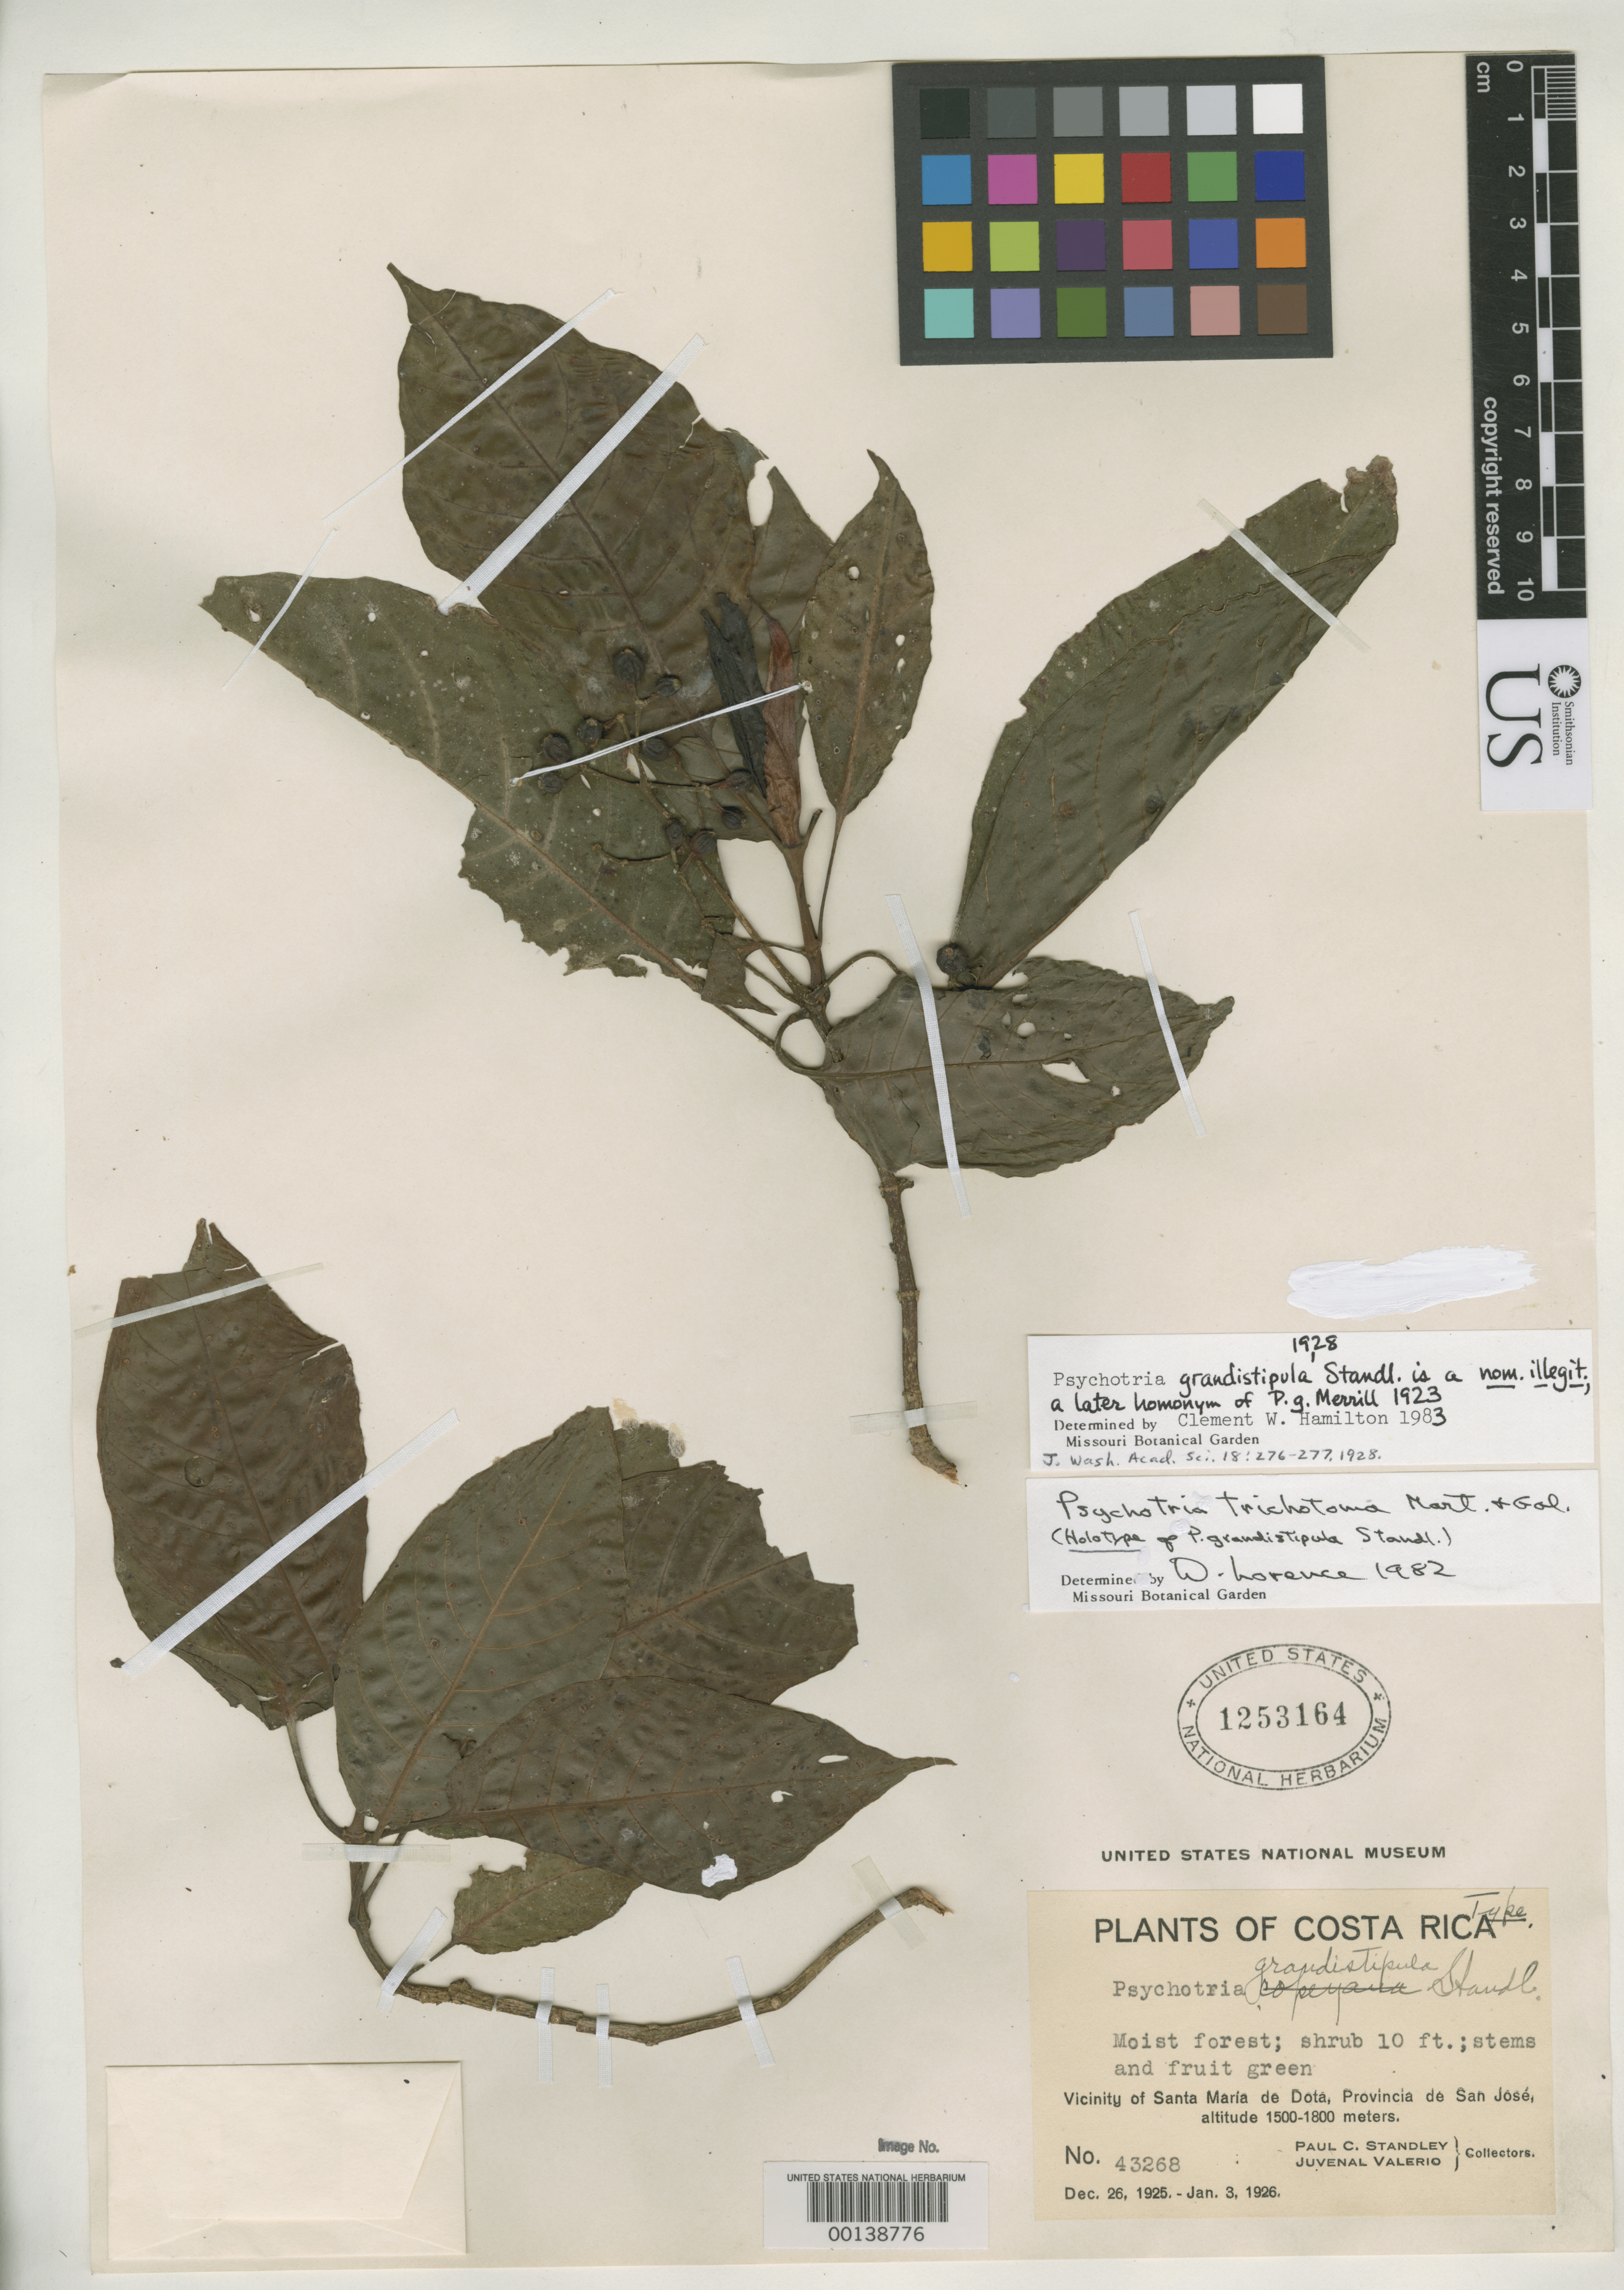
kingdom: Plantae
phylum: Tracheophyta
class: Magnoliopsida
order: Gentianales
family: Rubiaceae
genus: Psychotria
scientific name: Psychotria grandistipula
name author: Standl.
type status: Holotype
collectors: P. C. Standley & J. Valerio R.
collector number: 43268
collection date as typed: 26 Dec 1925 to 03 Jan 1926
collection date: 1925-12-26/1926-01-03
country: Costa Rica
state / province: San José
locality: Vicinity of Santa Maria de Dota.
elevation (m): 1500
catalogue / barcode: US 1253164